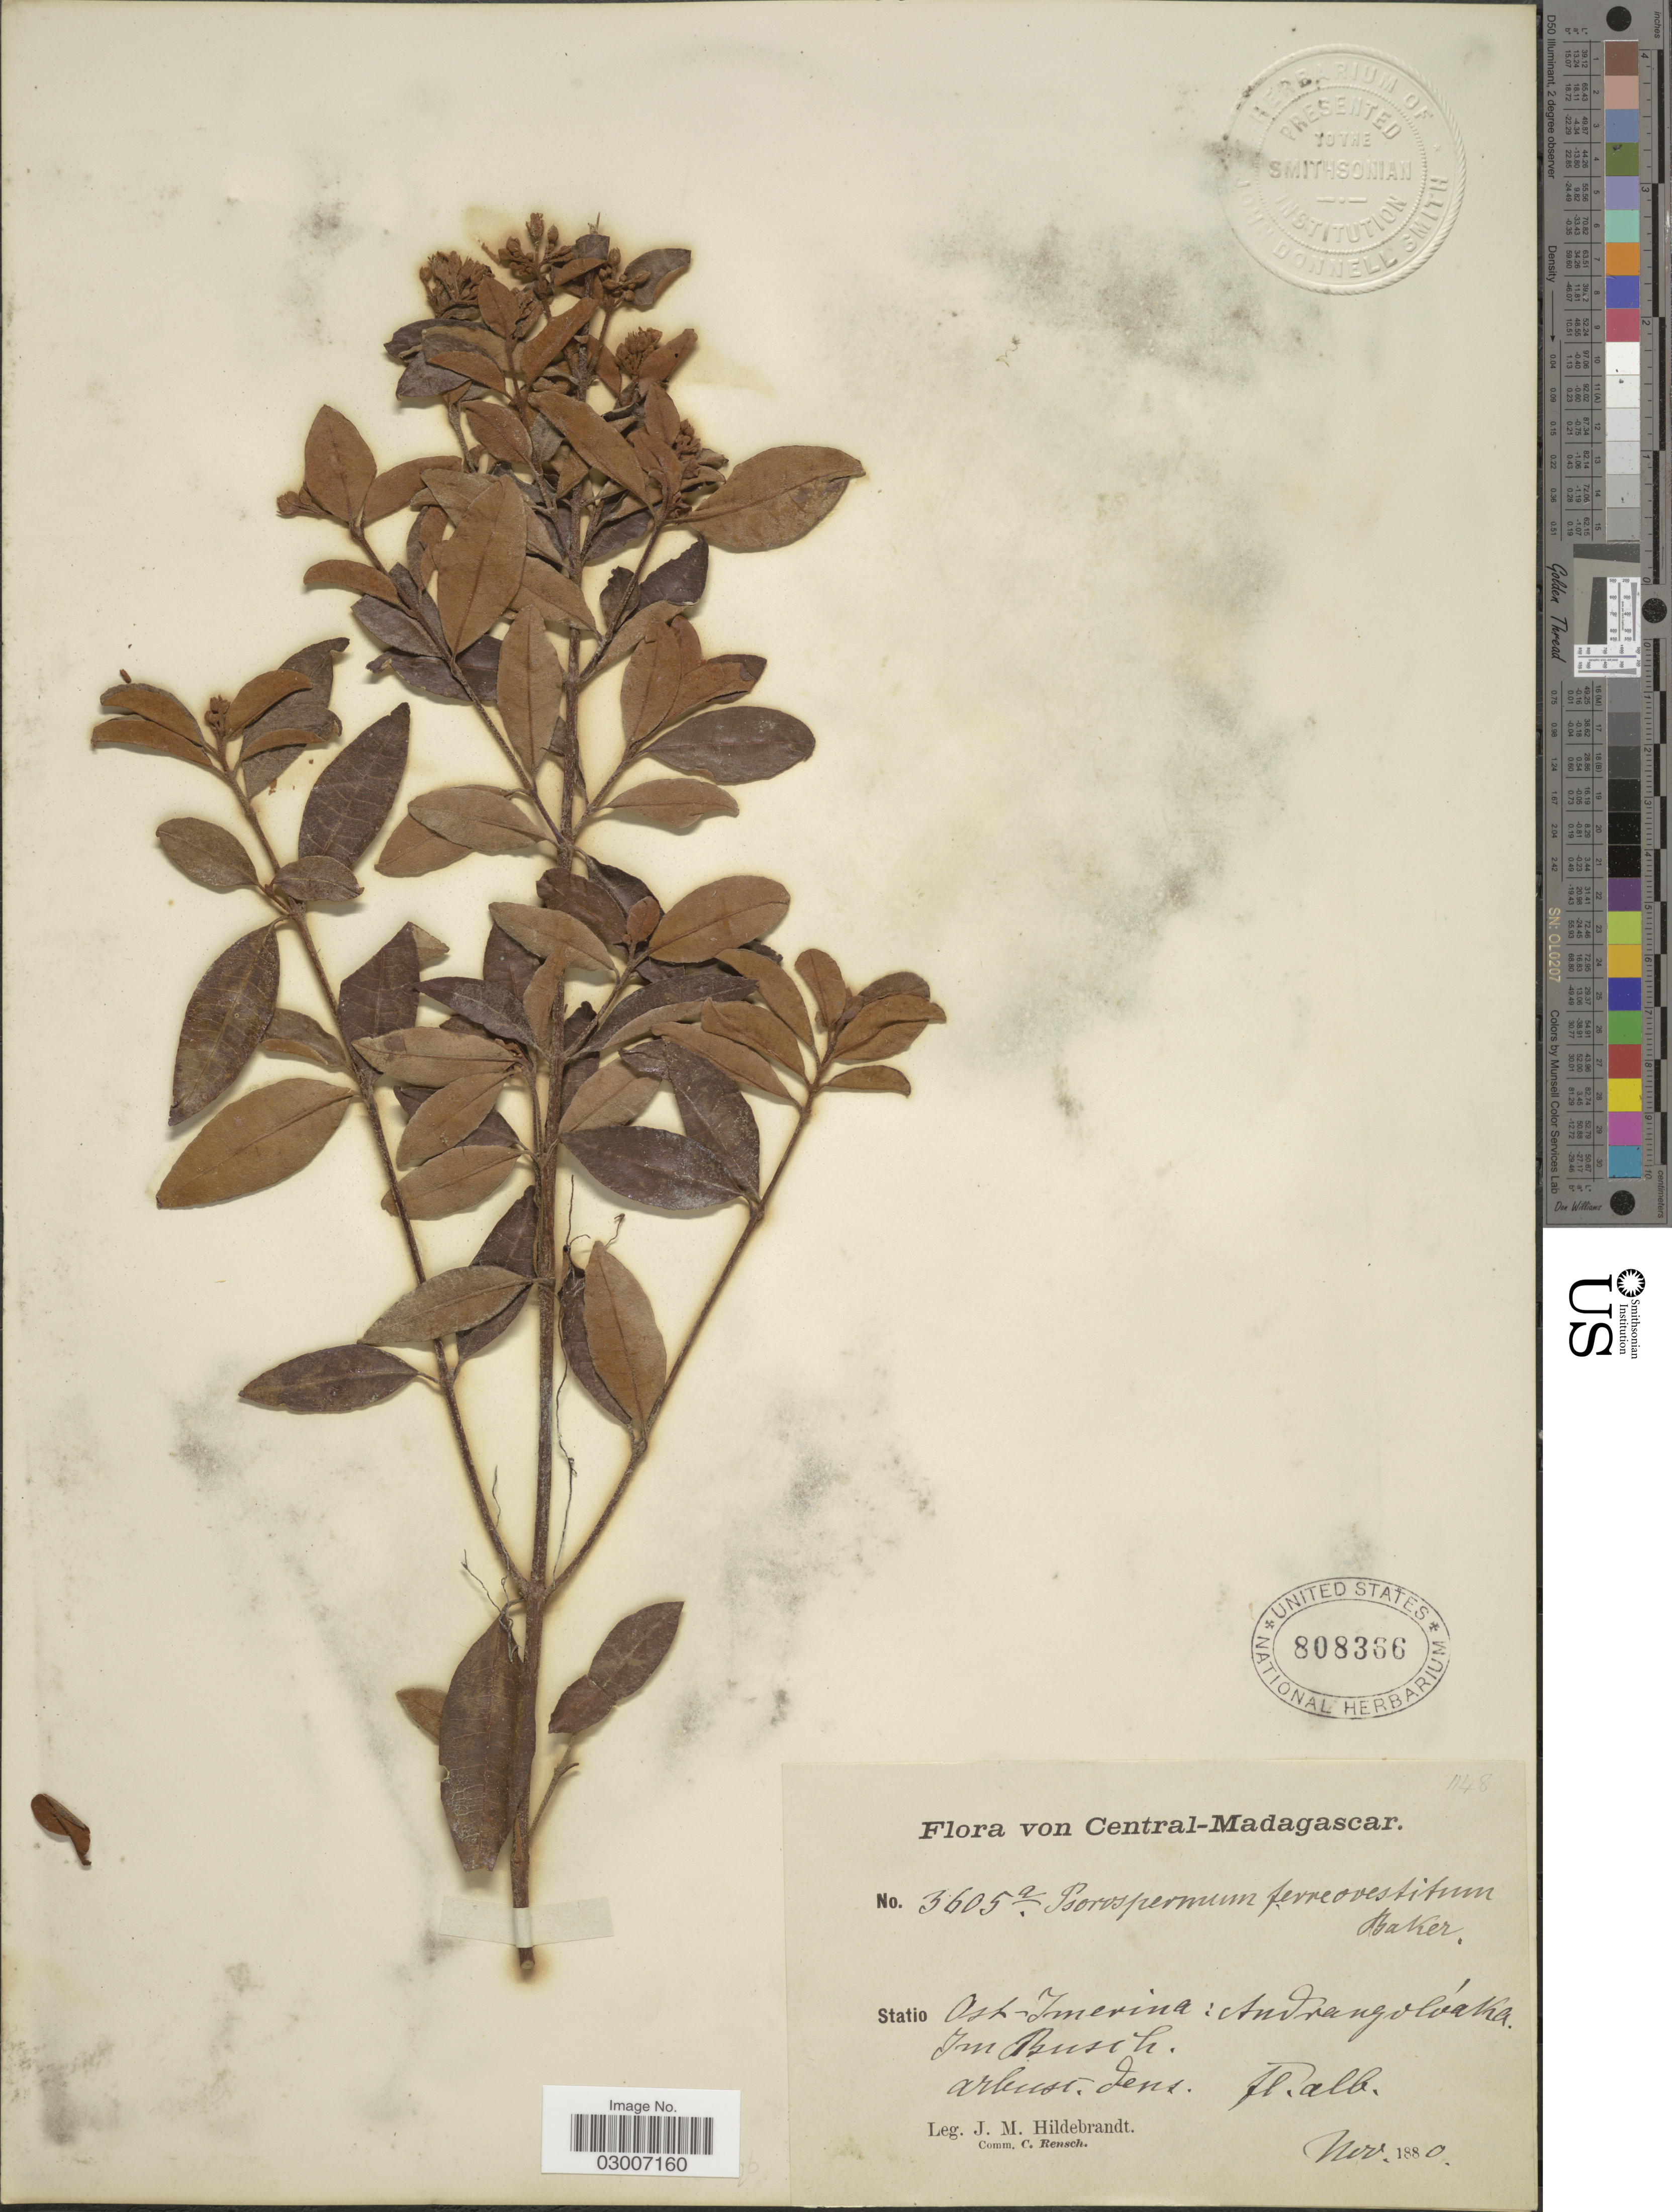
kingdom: Plantae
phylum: Tracheophyta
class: Magnoliopsida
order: Malpighiales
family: Hypericaceae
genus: Psorospermum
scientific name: Psorospermum ferrovestitum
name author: Baker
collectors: J. Hildebrandt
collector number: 3605a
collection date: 1880-11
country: Madagascar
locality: Central - Madagascar. Statio Ost - Imerina: Andrangolóaka Im Busch.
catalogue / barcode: US 808366